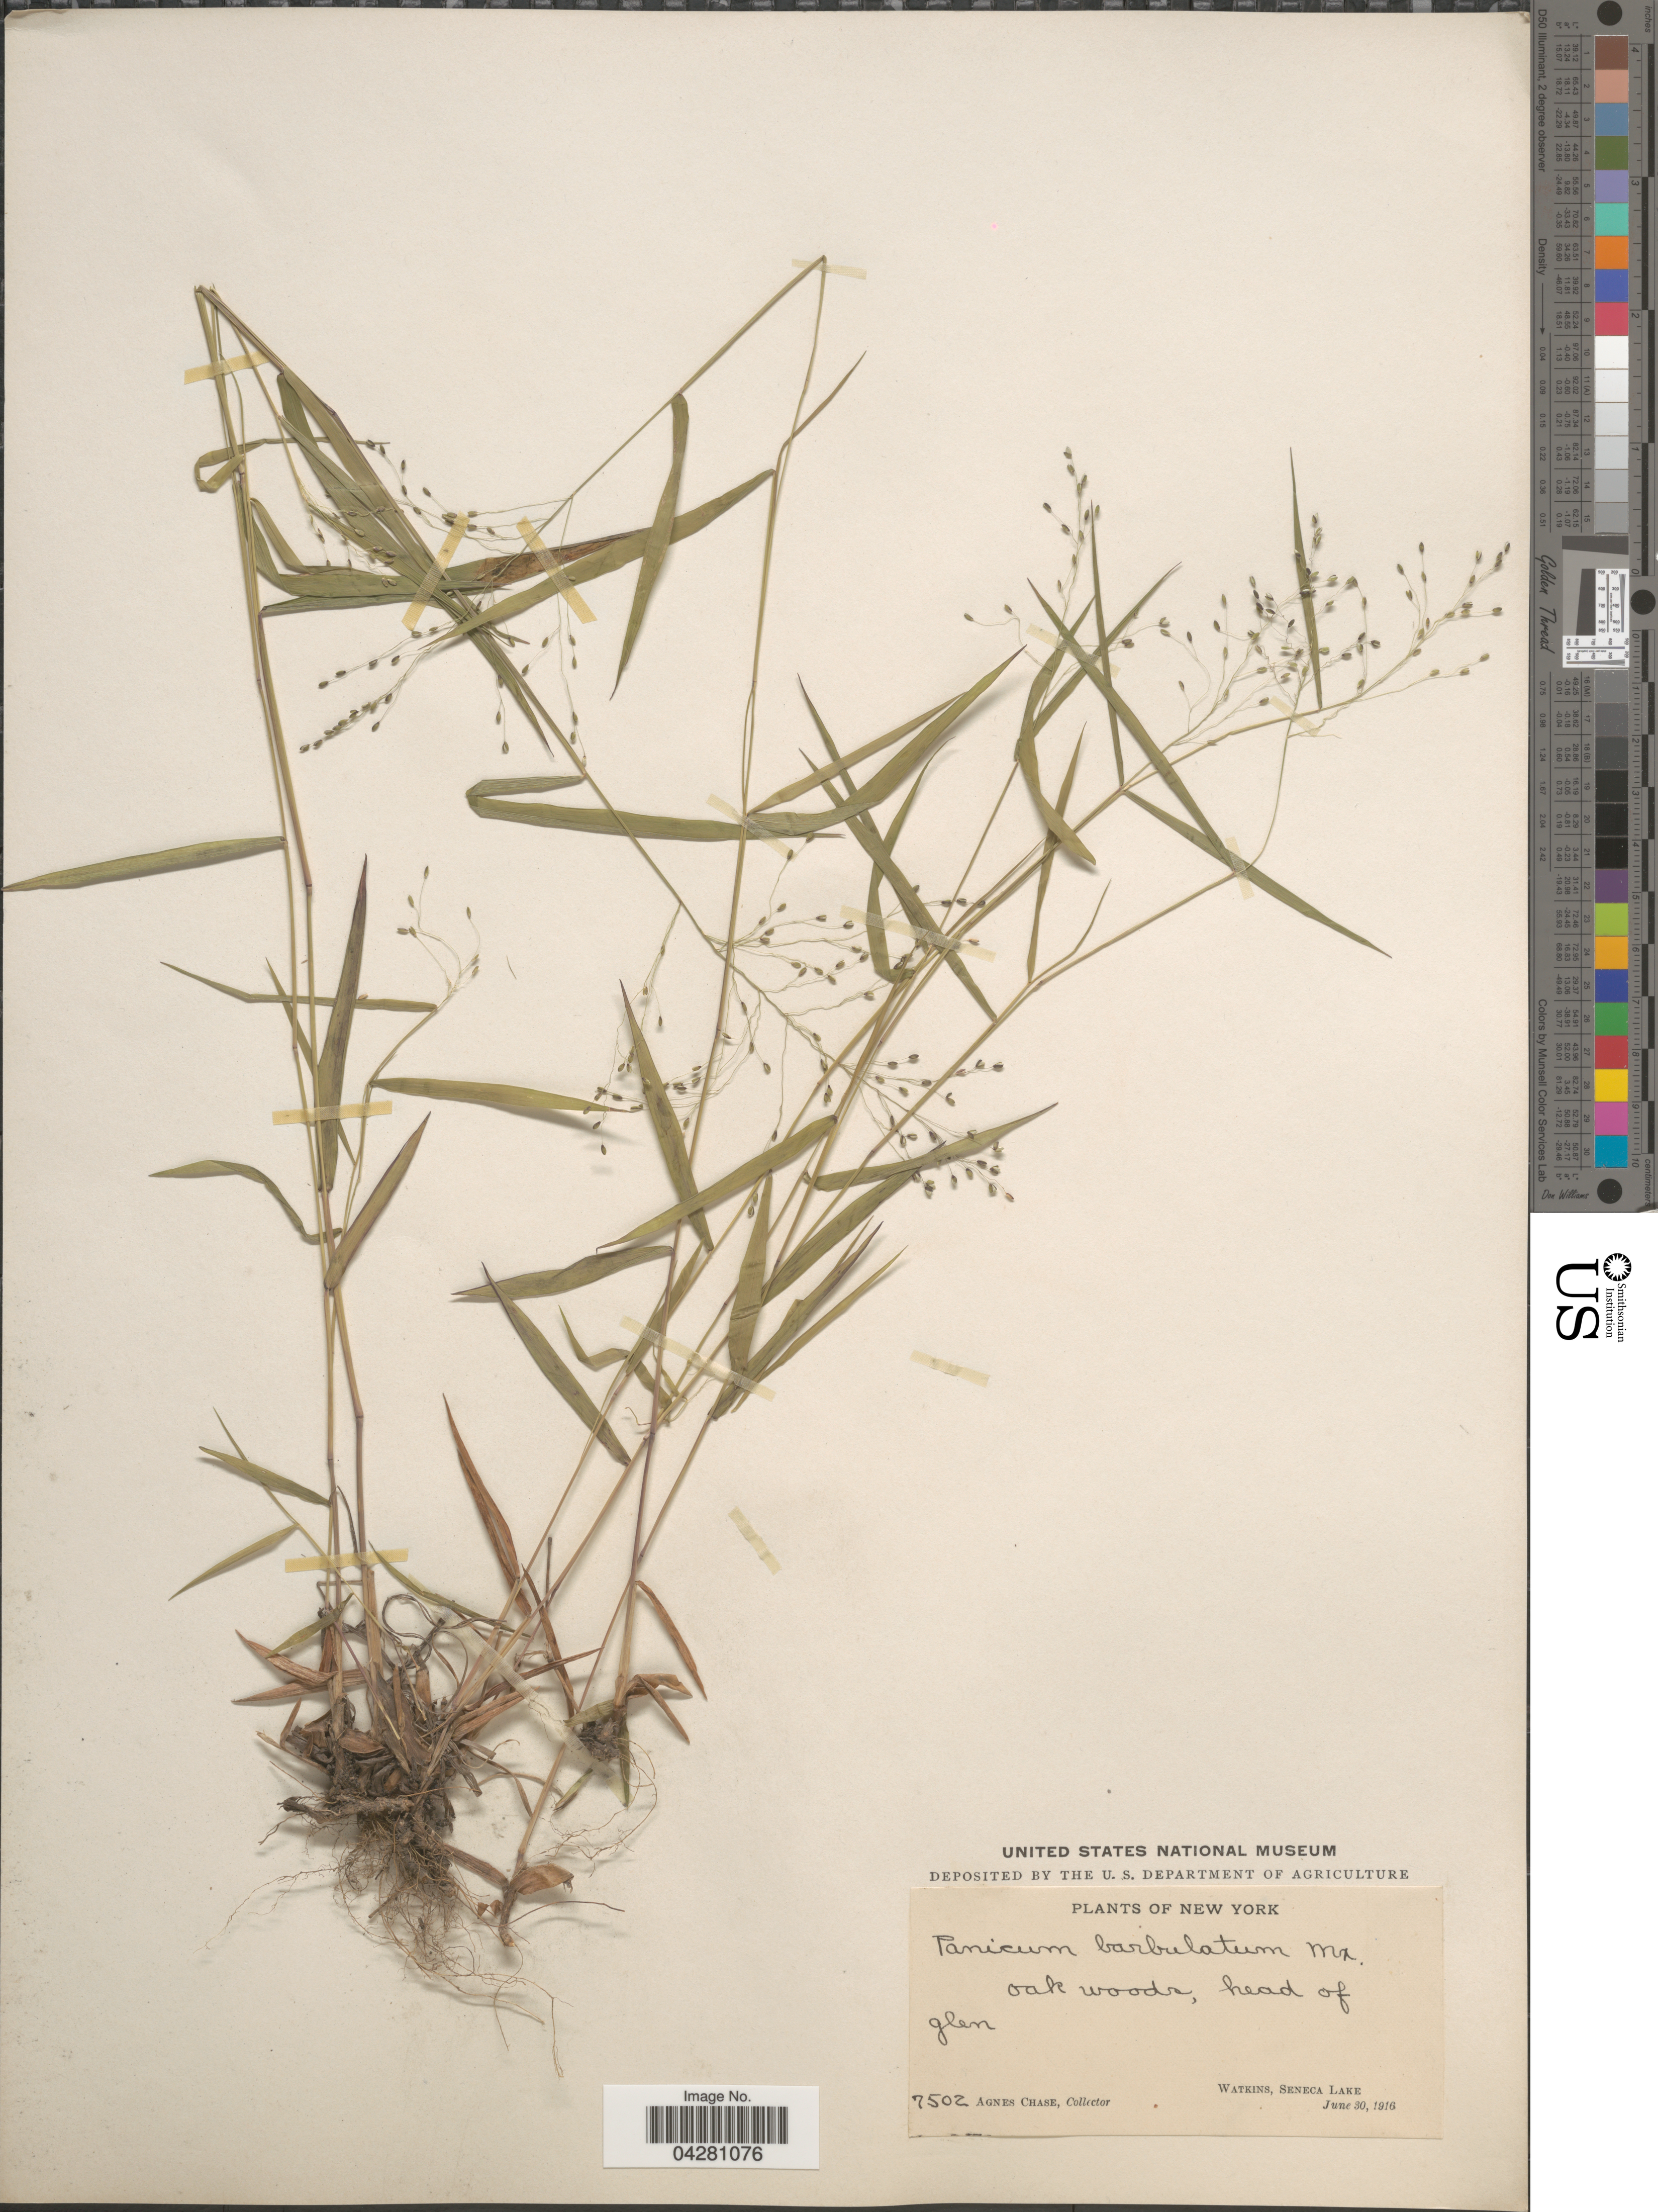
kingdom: Plantae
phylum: Tracheophyta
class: Liliopsida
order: Poales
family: Poaceae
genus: Dichanthelium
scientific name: Dichanthelium dichotomum var. dichotomum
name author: (L.) Gould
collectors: A. Chase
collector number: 7502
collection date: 1916-06-30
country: United States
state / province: New York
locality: Oak woods, head of glen. Watkins, Seneca Lake.